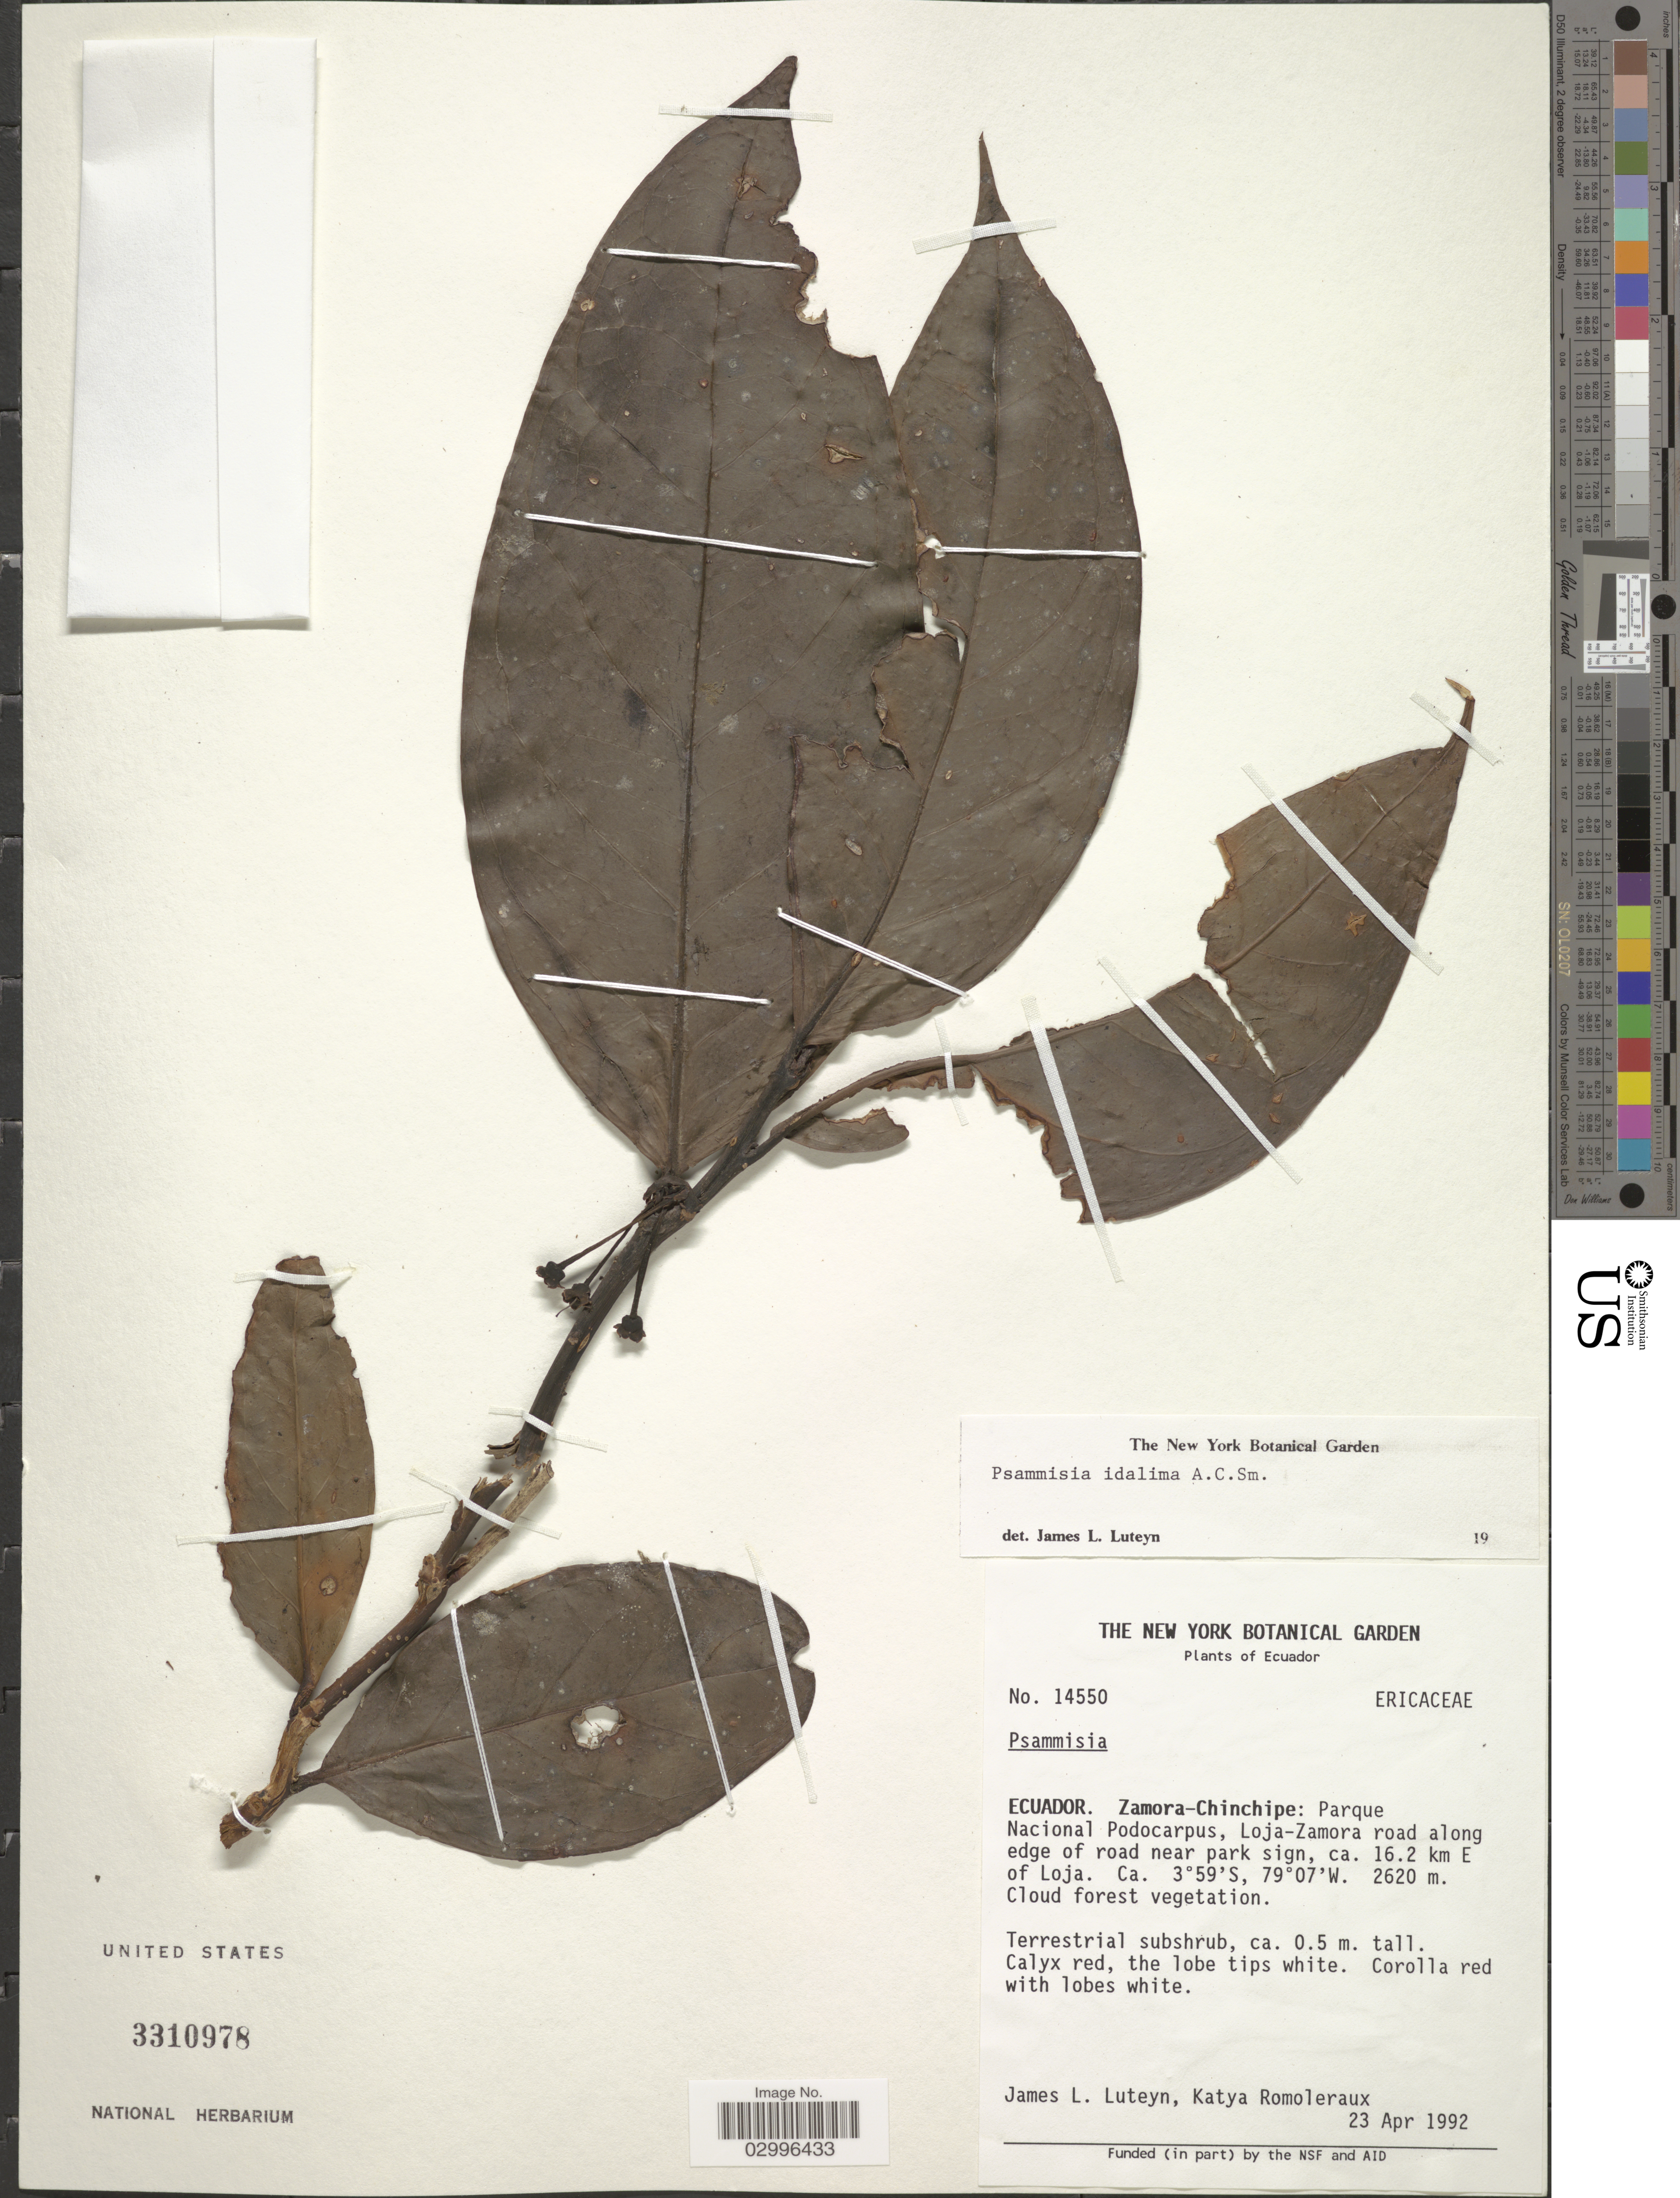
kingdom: Plantae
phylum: Tracheophyta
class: Magnoliopsida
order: Ericales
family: Ericaceae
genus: Psammisia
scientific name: Psammisia idalima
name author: A.C. Sm.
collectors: J. L. Luteyn & K. Romoleraux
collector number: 14550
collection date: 1992-04-23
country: Ecuador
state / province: Zamora-Chinchipe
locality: Parque Nacional Podocarpus, Loja-Zamora road along edge of road near park sign, ca. 16.2 km E of Loja.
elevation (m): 2620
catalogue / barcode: US 3310978